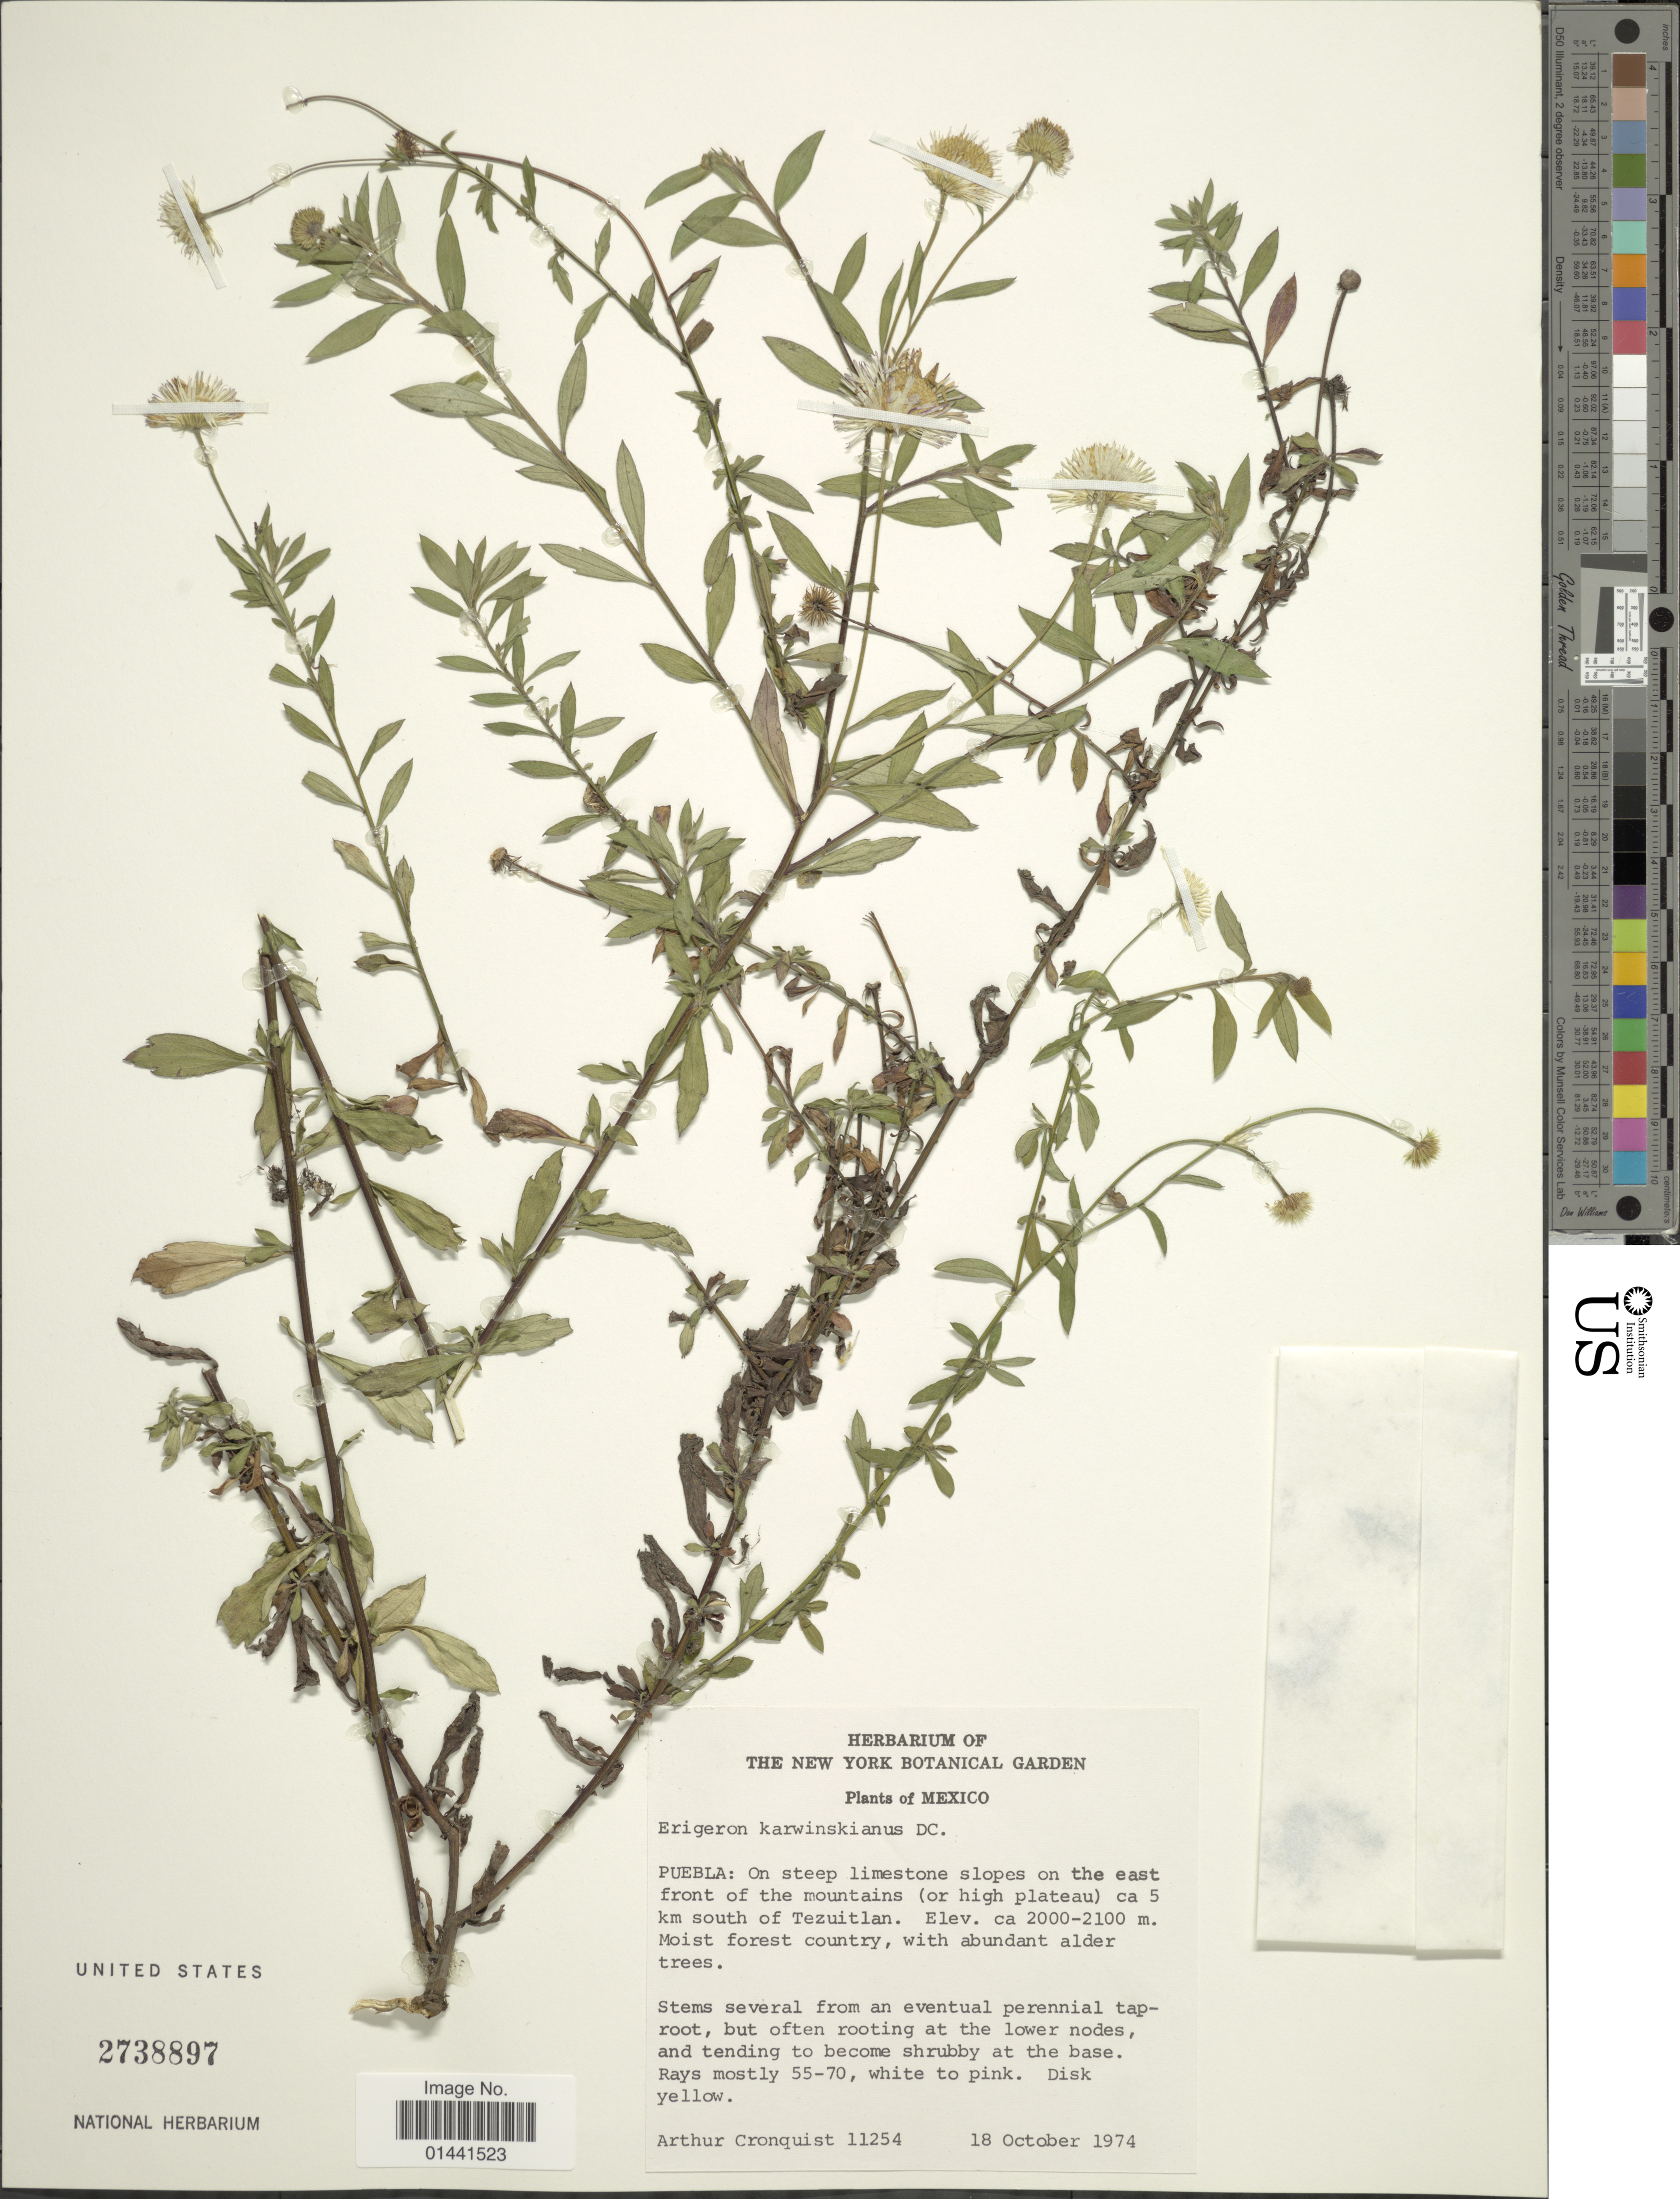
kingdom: Plantae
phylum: Tracheophyta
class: Magnoliopsida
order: Asterales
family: Asteraceae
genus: Erigeron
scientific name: Erigeron karvinskianus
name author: DC.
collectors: A. J. Cronquist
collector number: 11254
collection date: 1974-10-18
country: Mexico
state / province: Puebla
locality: On steep limestone slopes on the east front of the mountains (or high plateau) ca 5 km south of Tezuitlan, moist forest county, with abundant alder trees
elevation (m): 2000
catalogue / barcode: US 2738897